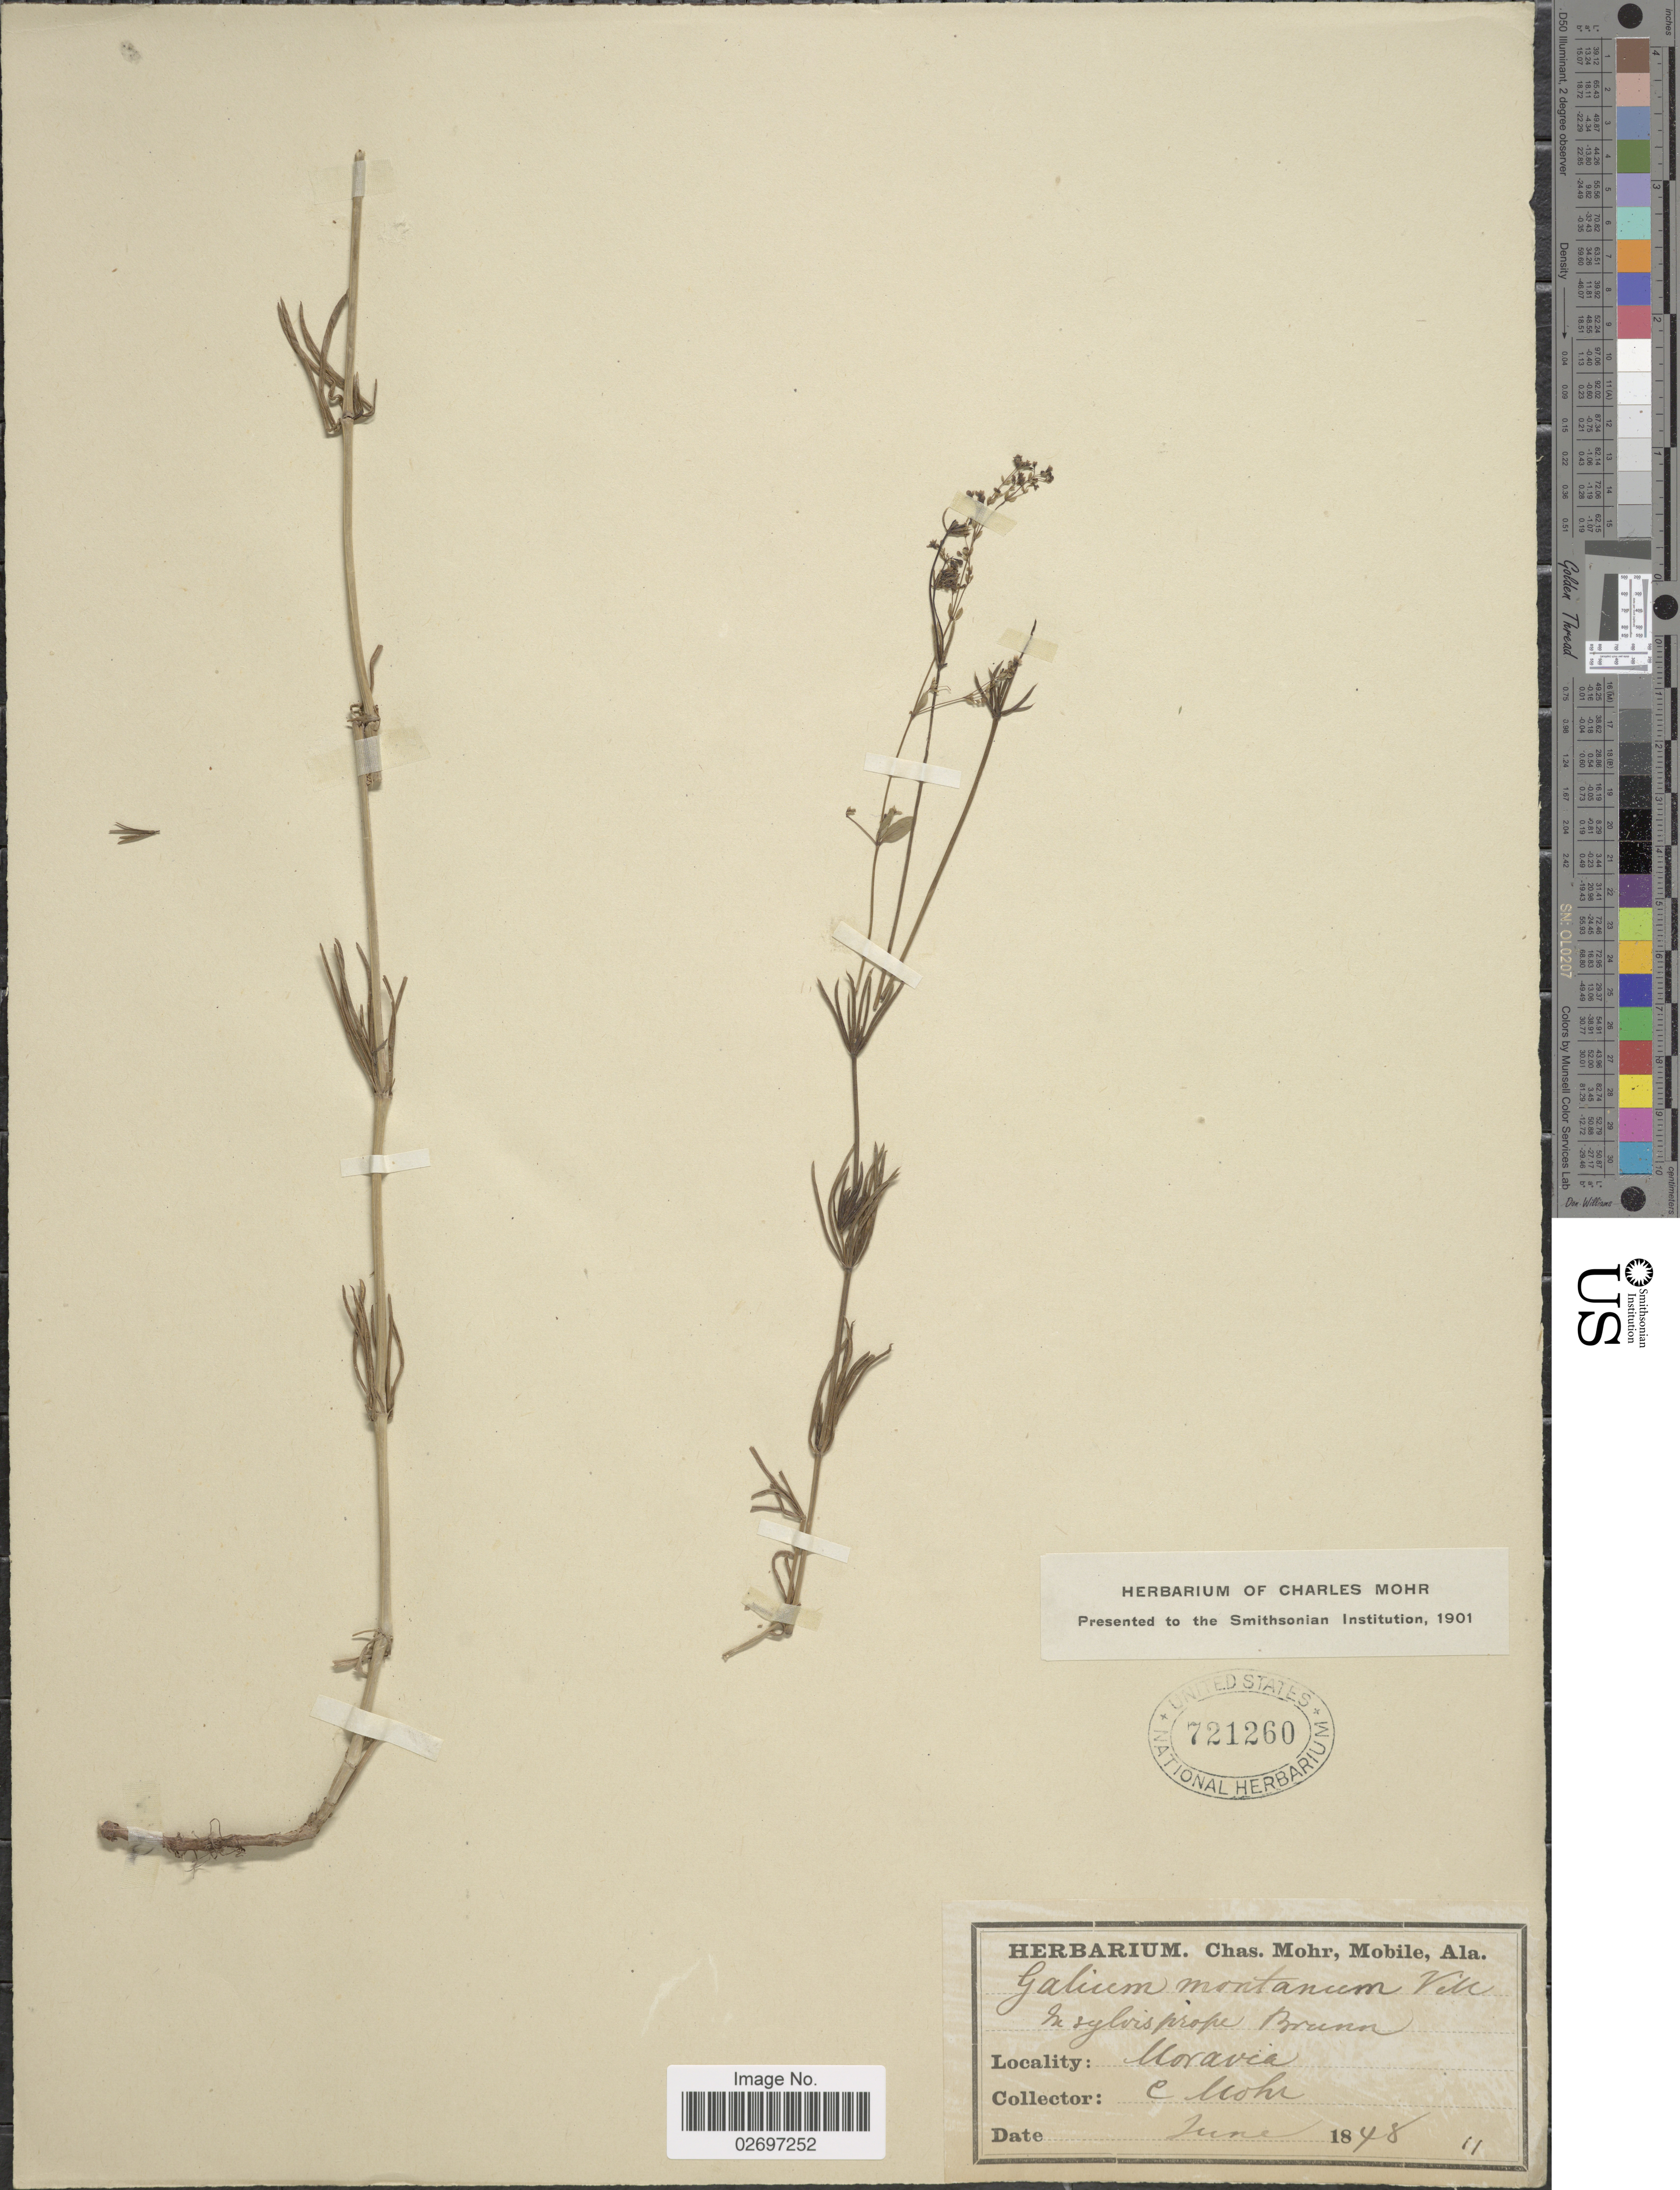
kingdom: Plantae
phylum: Tracheophyta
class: Magnoliopsida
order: Gentianales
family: Rubiaceae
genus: Galium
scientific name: Galium montanum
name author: L.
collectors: C. T. Mohr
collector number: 11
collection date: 1848-06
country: Czechia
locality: Moravia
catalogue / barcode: US 721260